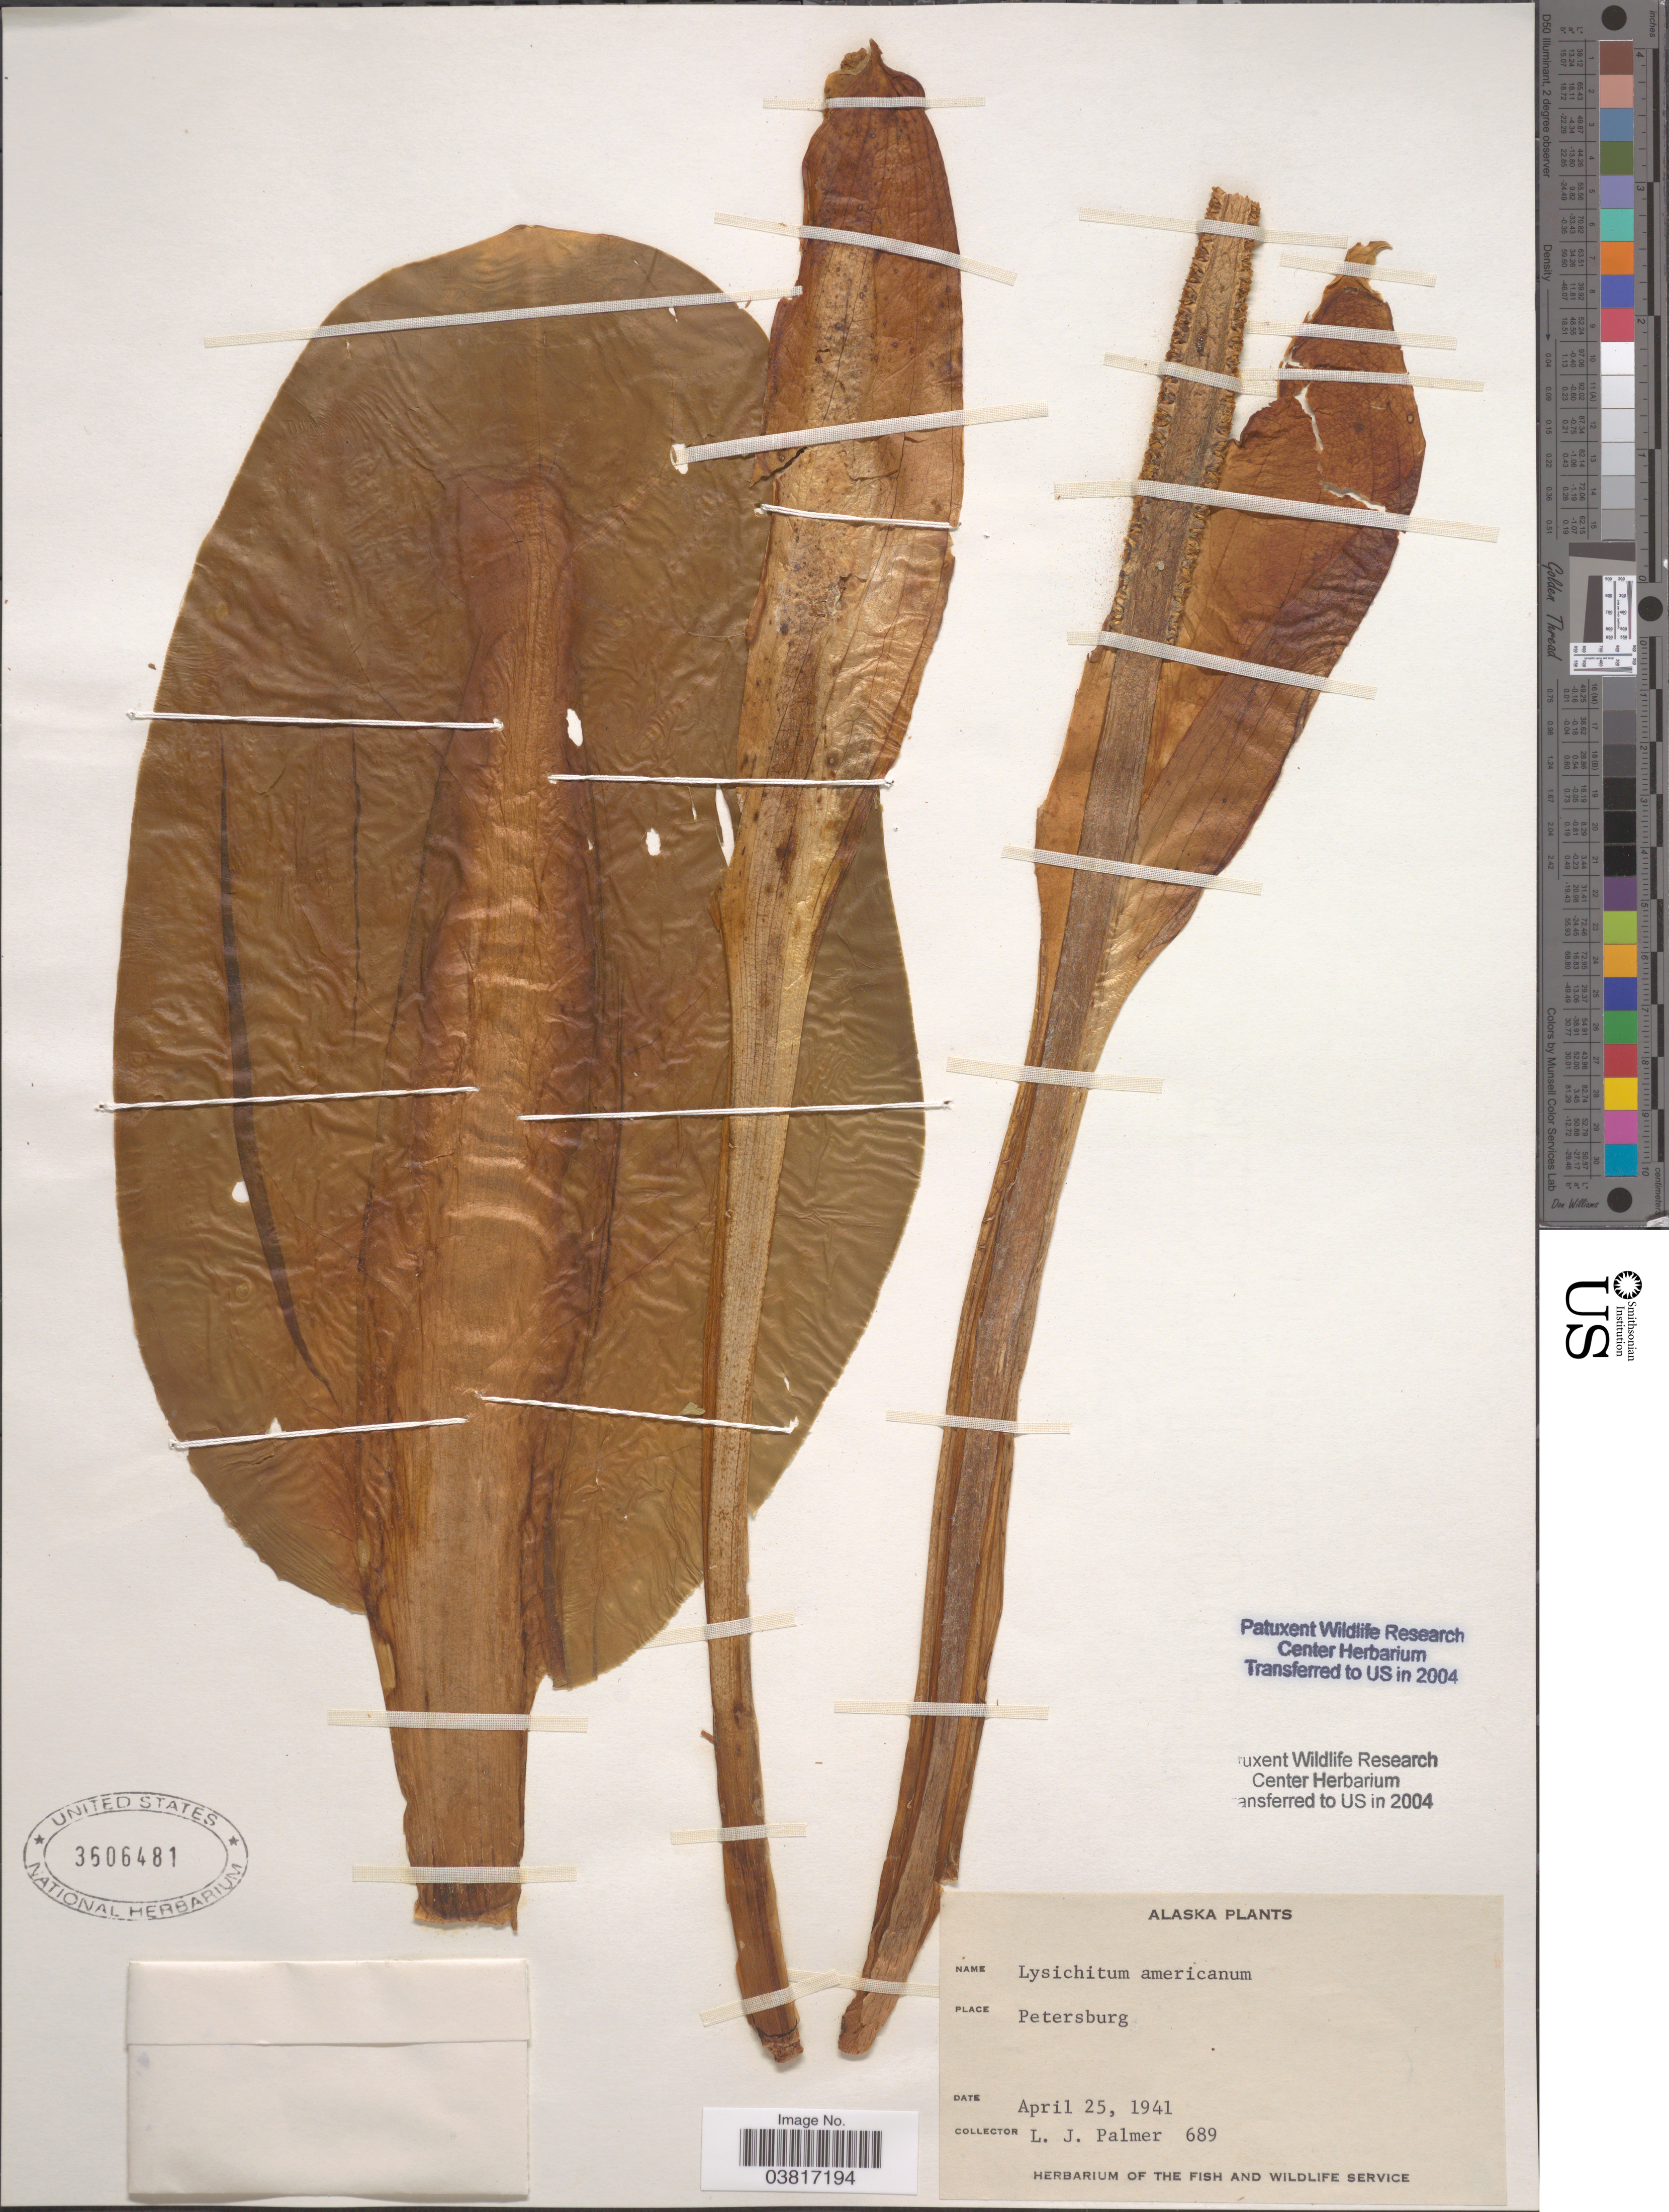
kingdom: Plantae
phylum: Tracheophyta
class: Liliopsida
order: Alismatales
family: Araceae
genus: Lysichiton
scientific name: Lysichiton americanus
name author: Hultén & H. St. John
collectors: L. J. Palmer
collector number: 689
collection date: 1941-04-25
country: United States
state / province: Alaska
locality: Petersburg.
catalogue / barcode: US 3606481